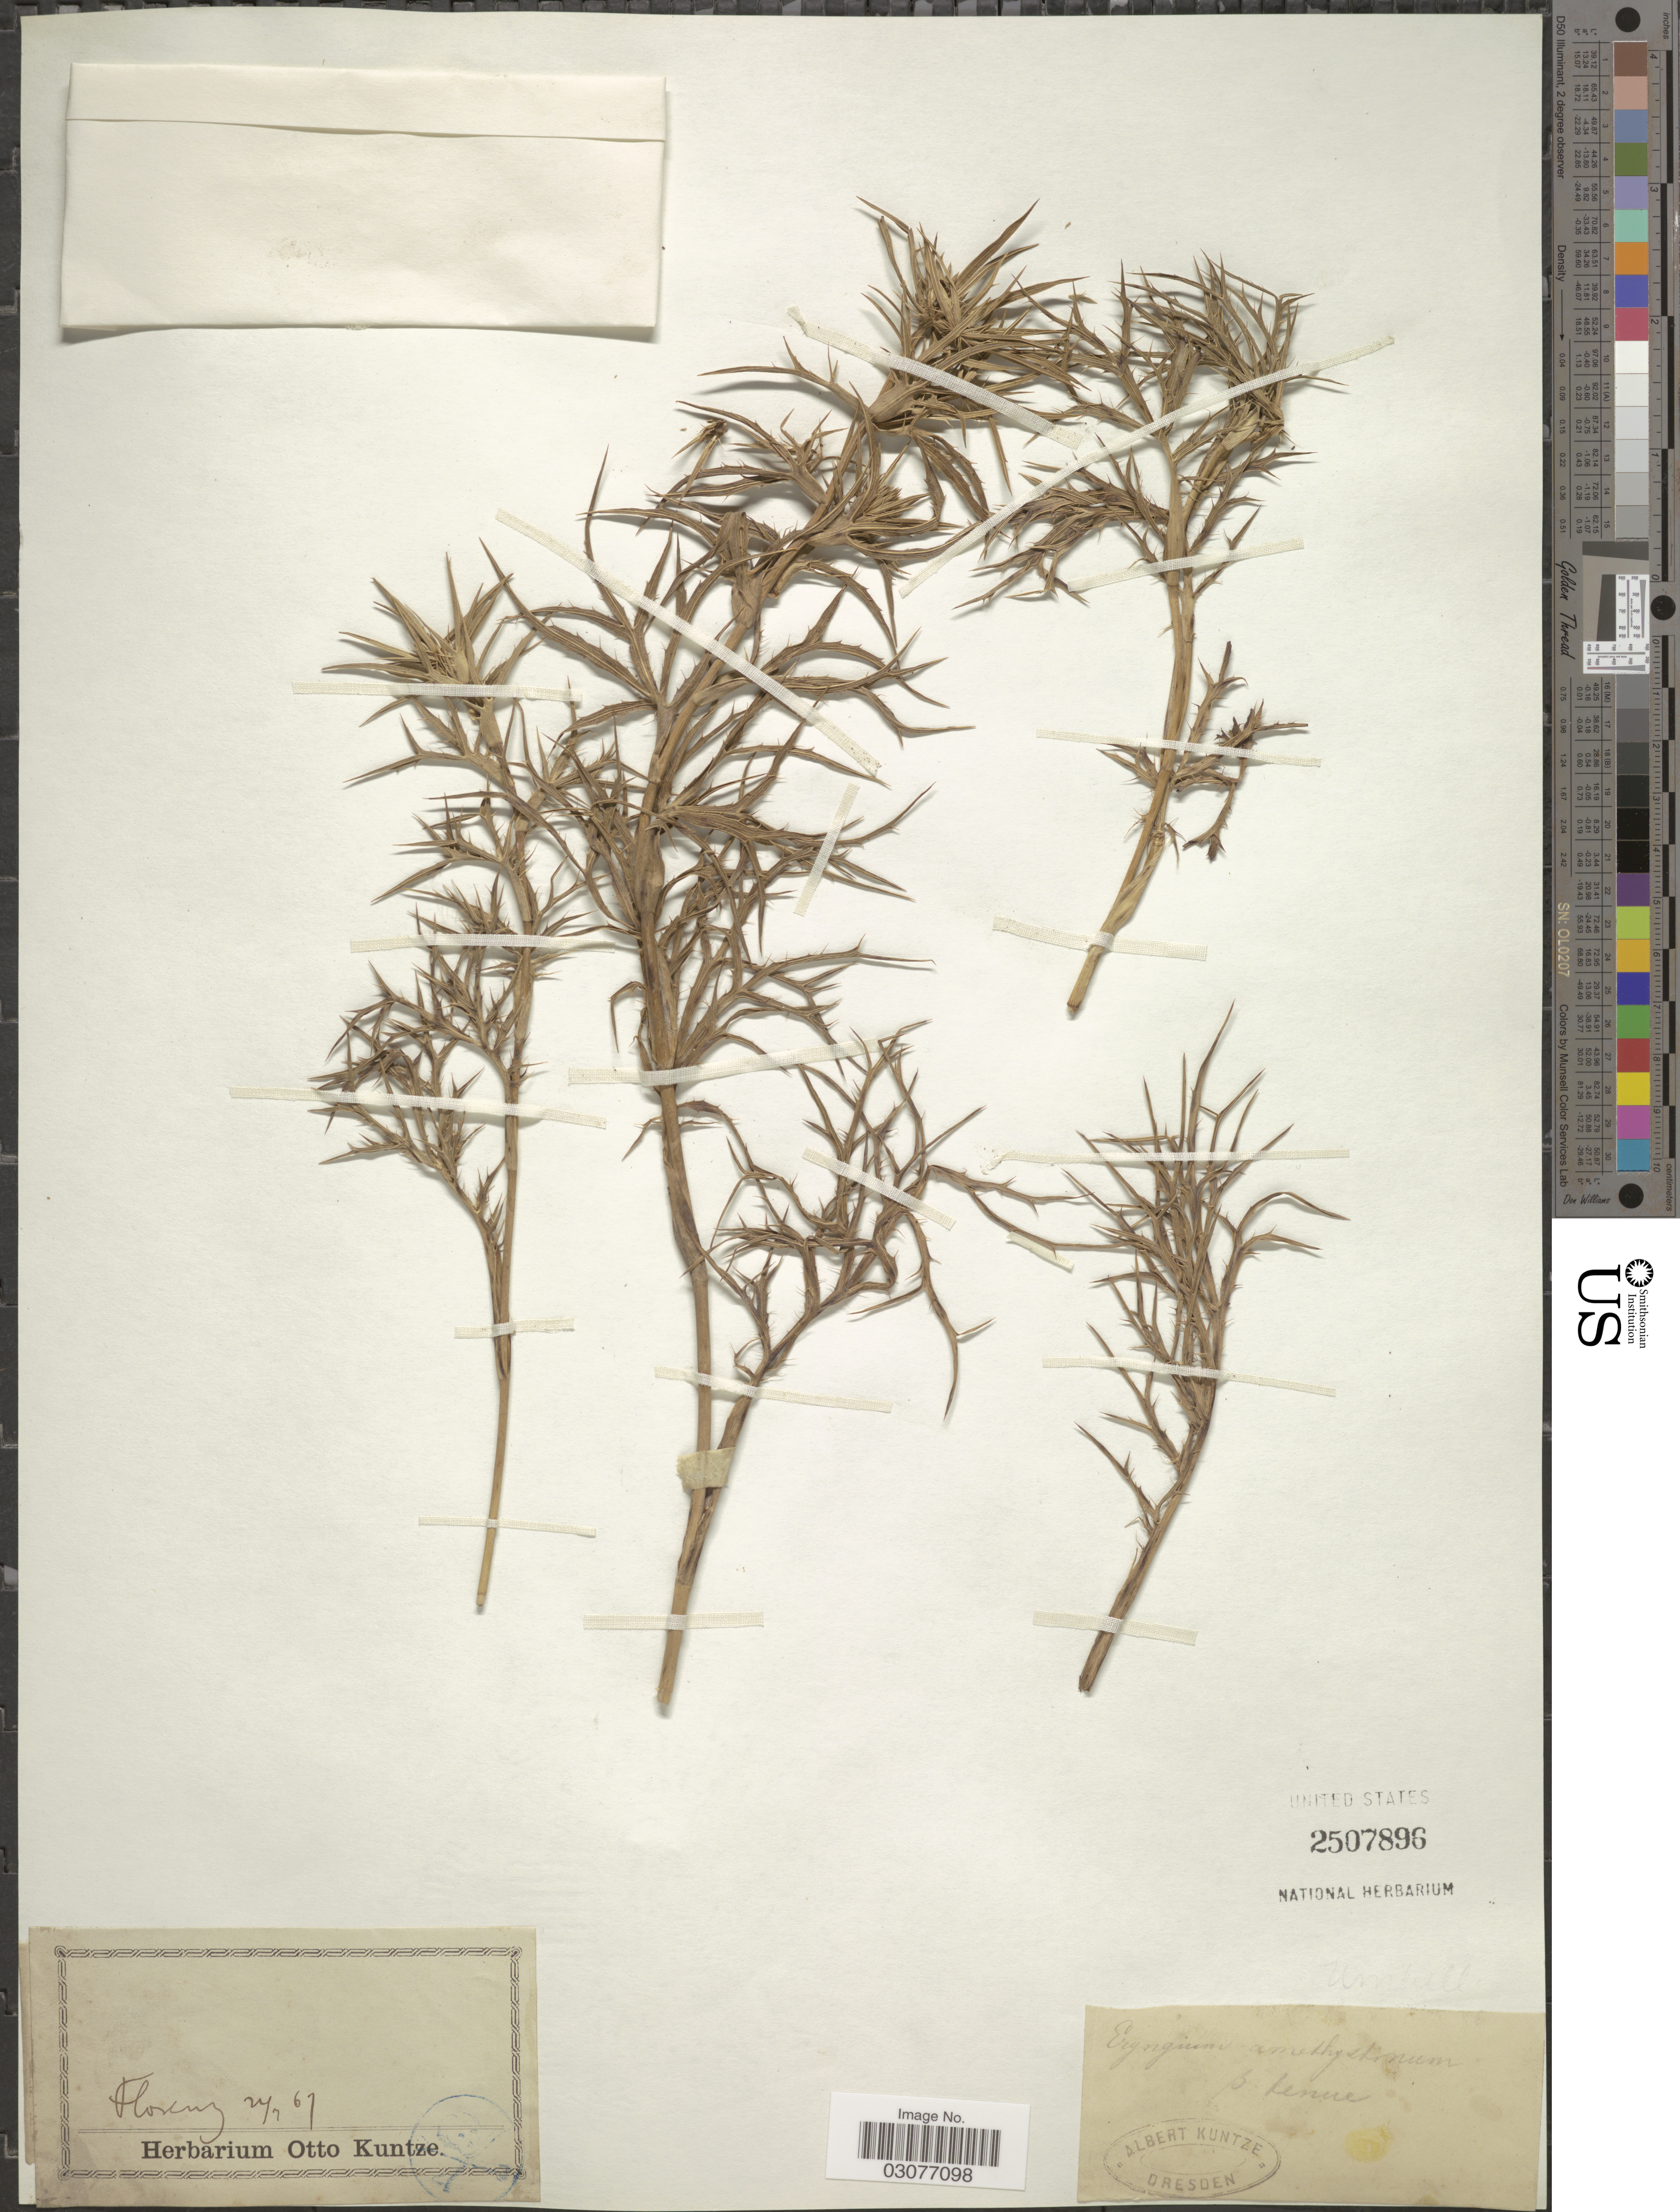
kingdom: Plantae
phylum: Tracheophyta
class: Magnoliopsida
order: Apiales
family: Apiaceae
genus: Eryngium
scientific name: Eryngium amethystinum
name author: L.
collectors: Florenz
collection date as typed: Transcribed d/m/y: 21/7/67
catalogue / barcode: US 2507896